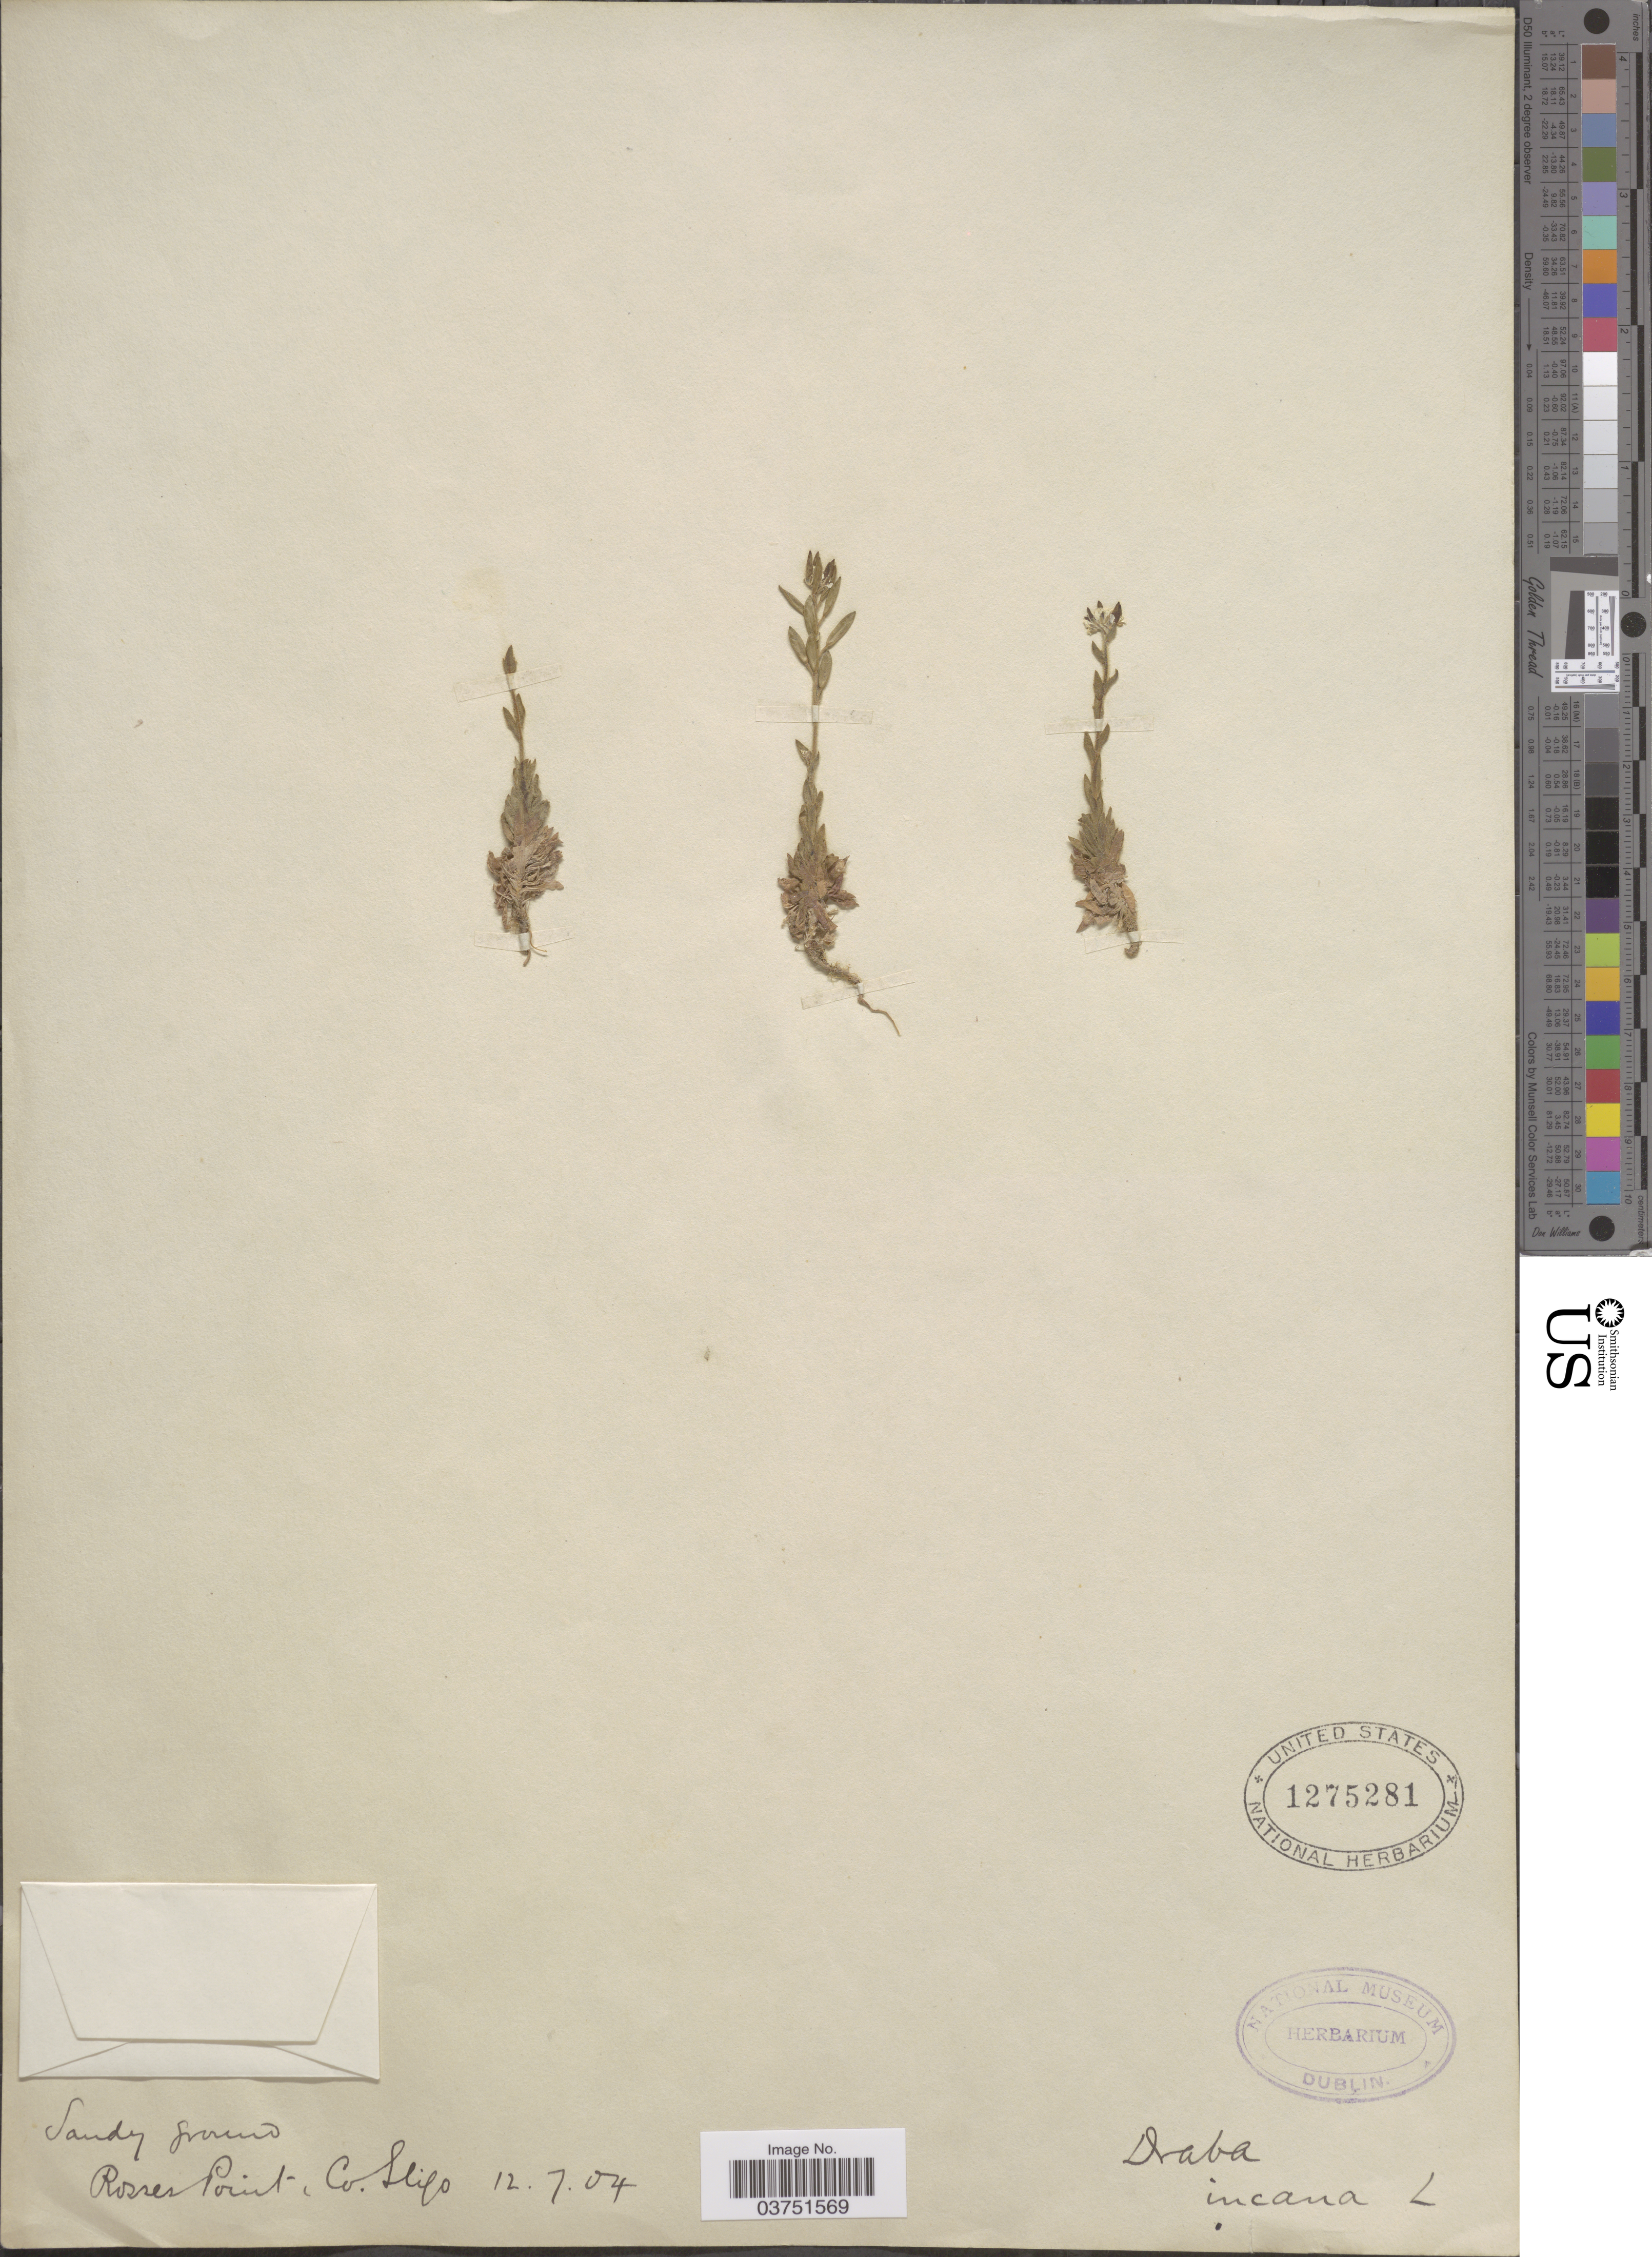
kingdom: Plantae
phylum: Tracheophyta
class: Magnoliopsida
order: Brassicales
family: Brassicaceae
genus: Draba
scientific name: Draba incana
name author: L.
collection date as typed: Transcribed d/m/y: 12/7/4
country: Ireland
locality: Rosses Point, Co Slig.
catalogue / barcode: US 1275281